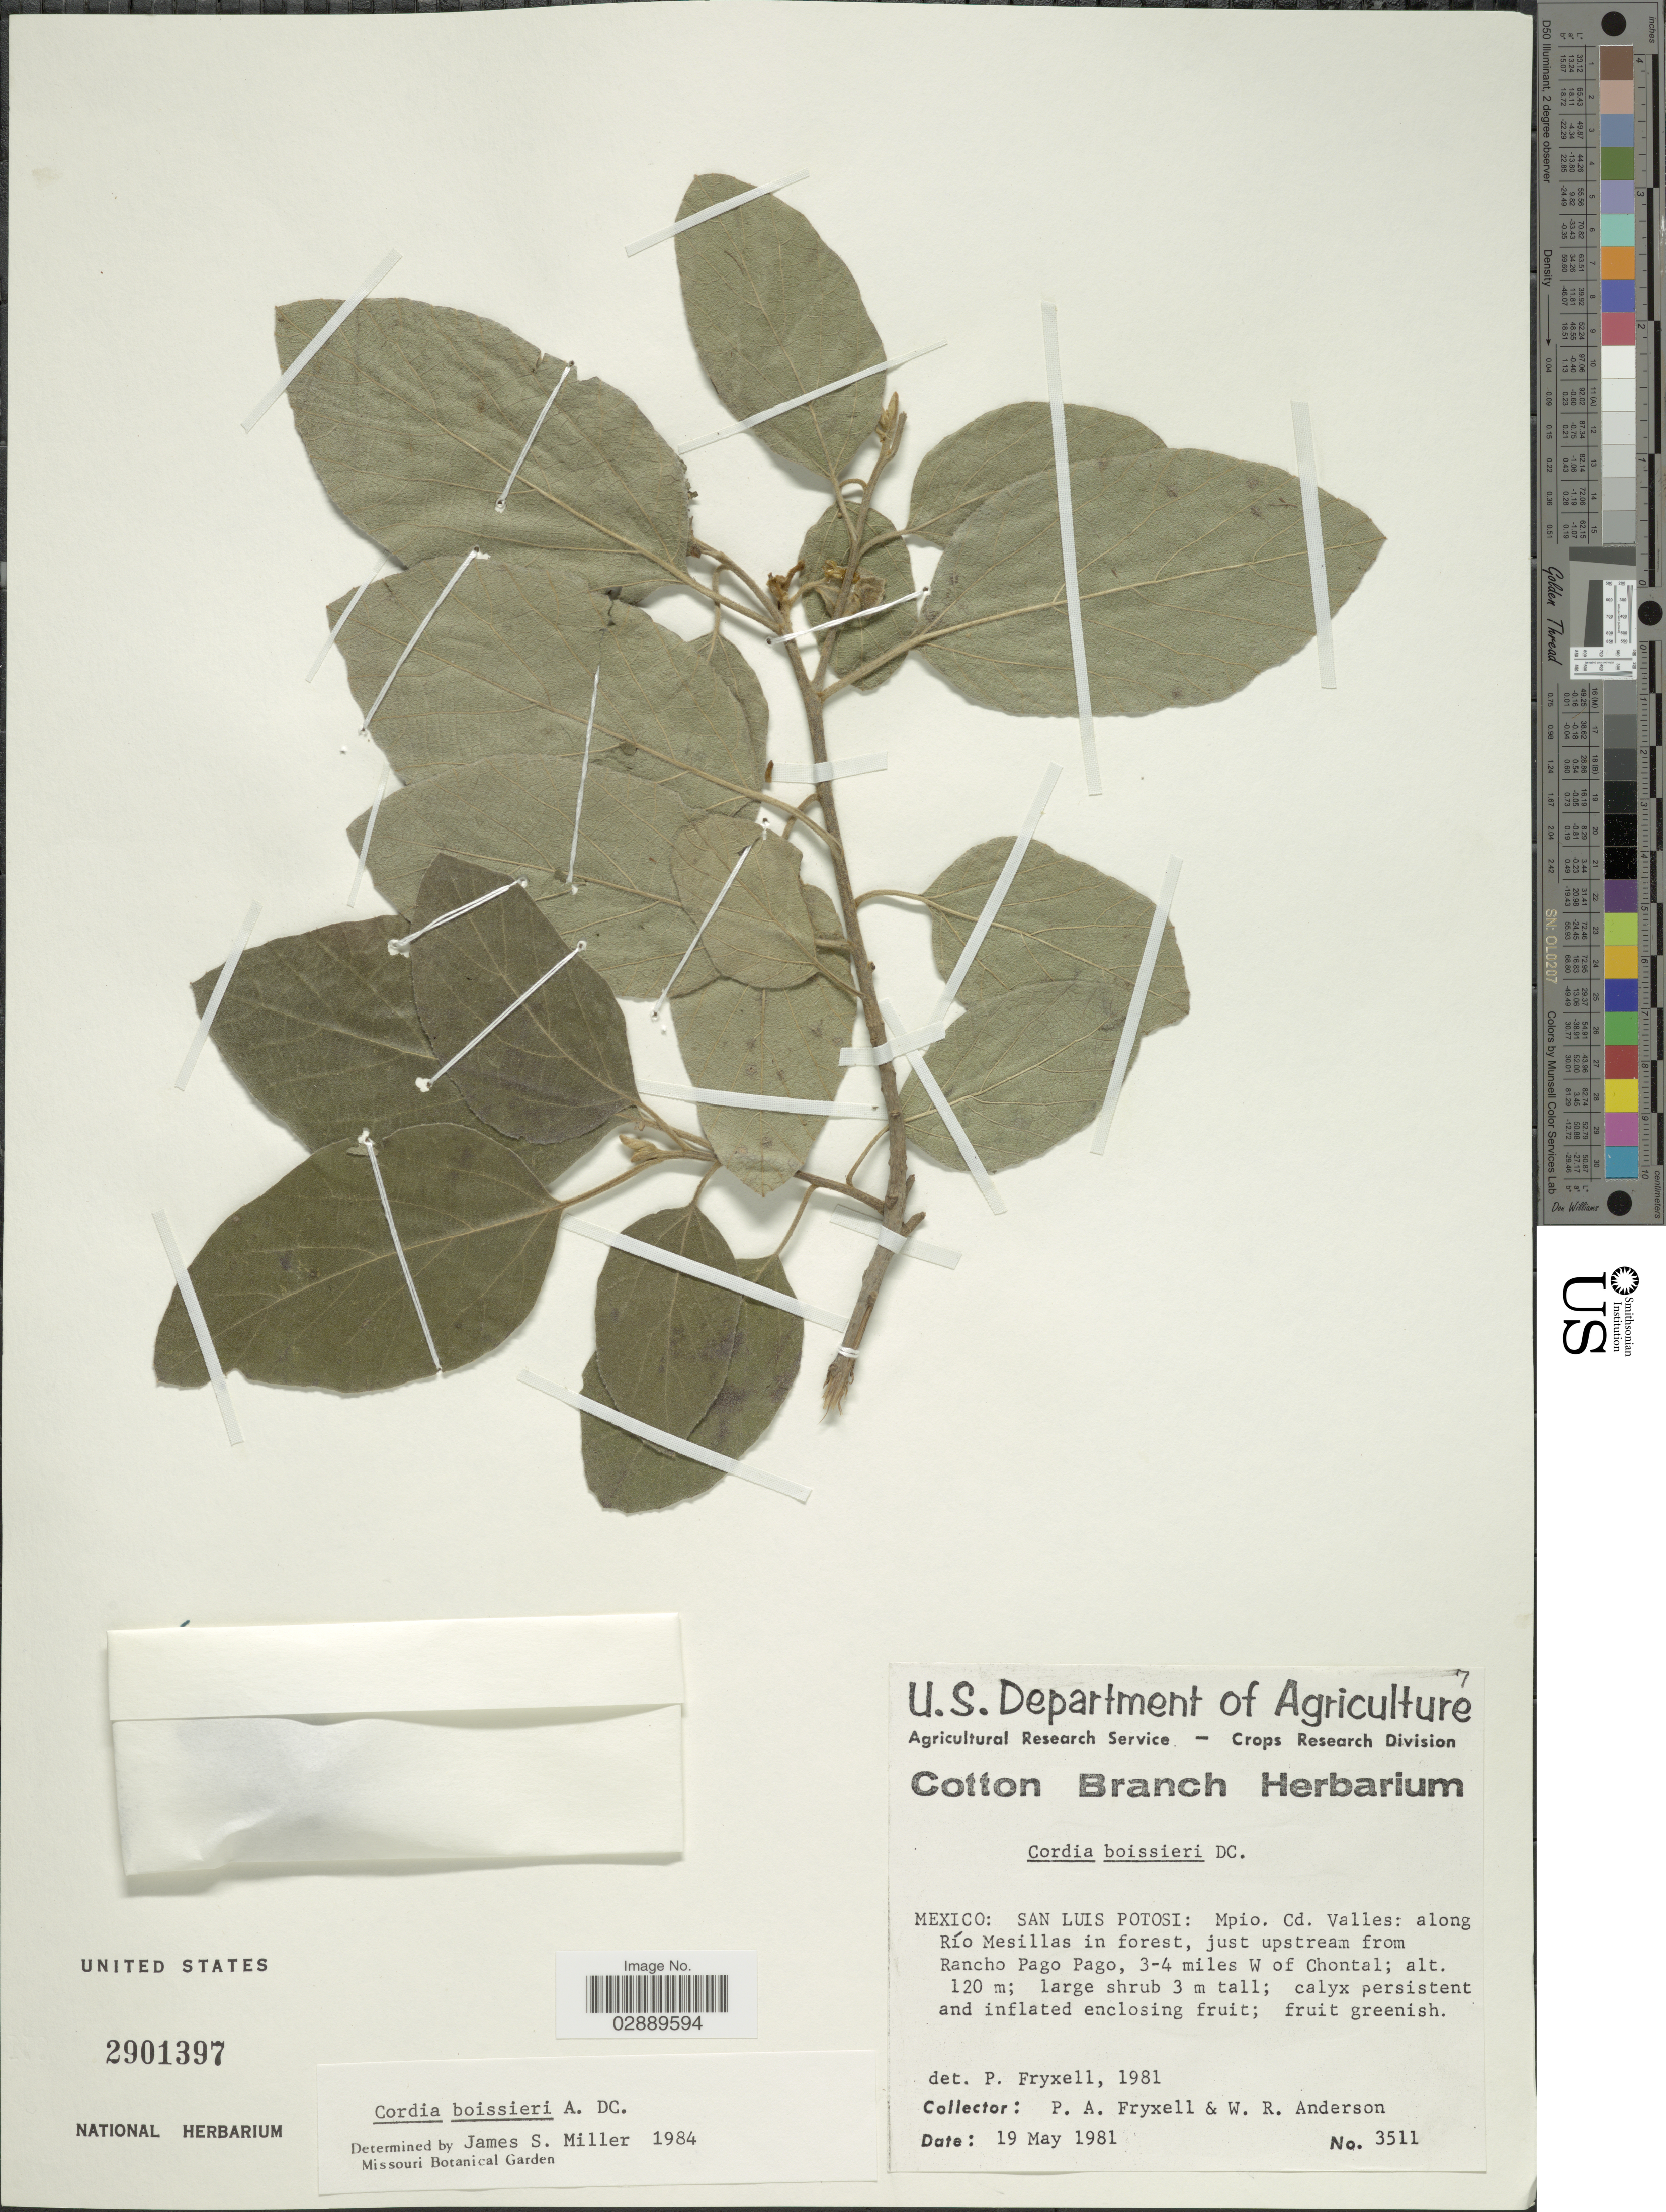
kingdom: Plantae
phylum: Tracheophyta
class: Magnoliopsida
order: Boraginales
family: Cordiaceae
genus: Cordia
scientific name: Cordia boissieri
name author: A. DC.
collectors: P. A. Fryxell & W. Anderson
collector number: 3511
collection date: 1981-05-19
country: Mexico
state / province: San Luis Potosí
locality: Mpio. Cd. Valles: along Río Mesillas in forest, just upstream from Rancho Pago Pago, 3-4 miles W of Chontal.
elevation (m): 120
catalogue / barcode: US 2901397